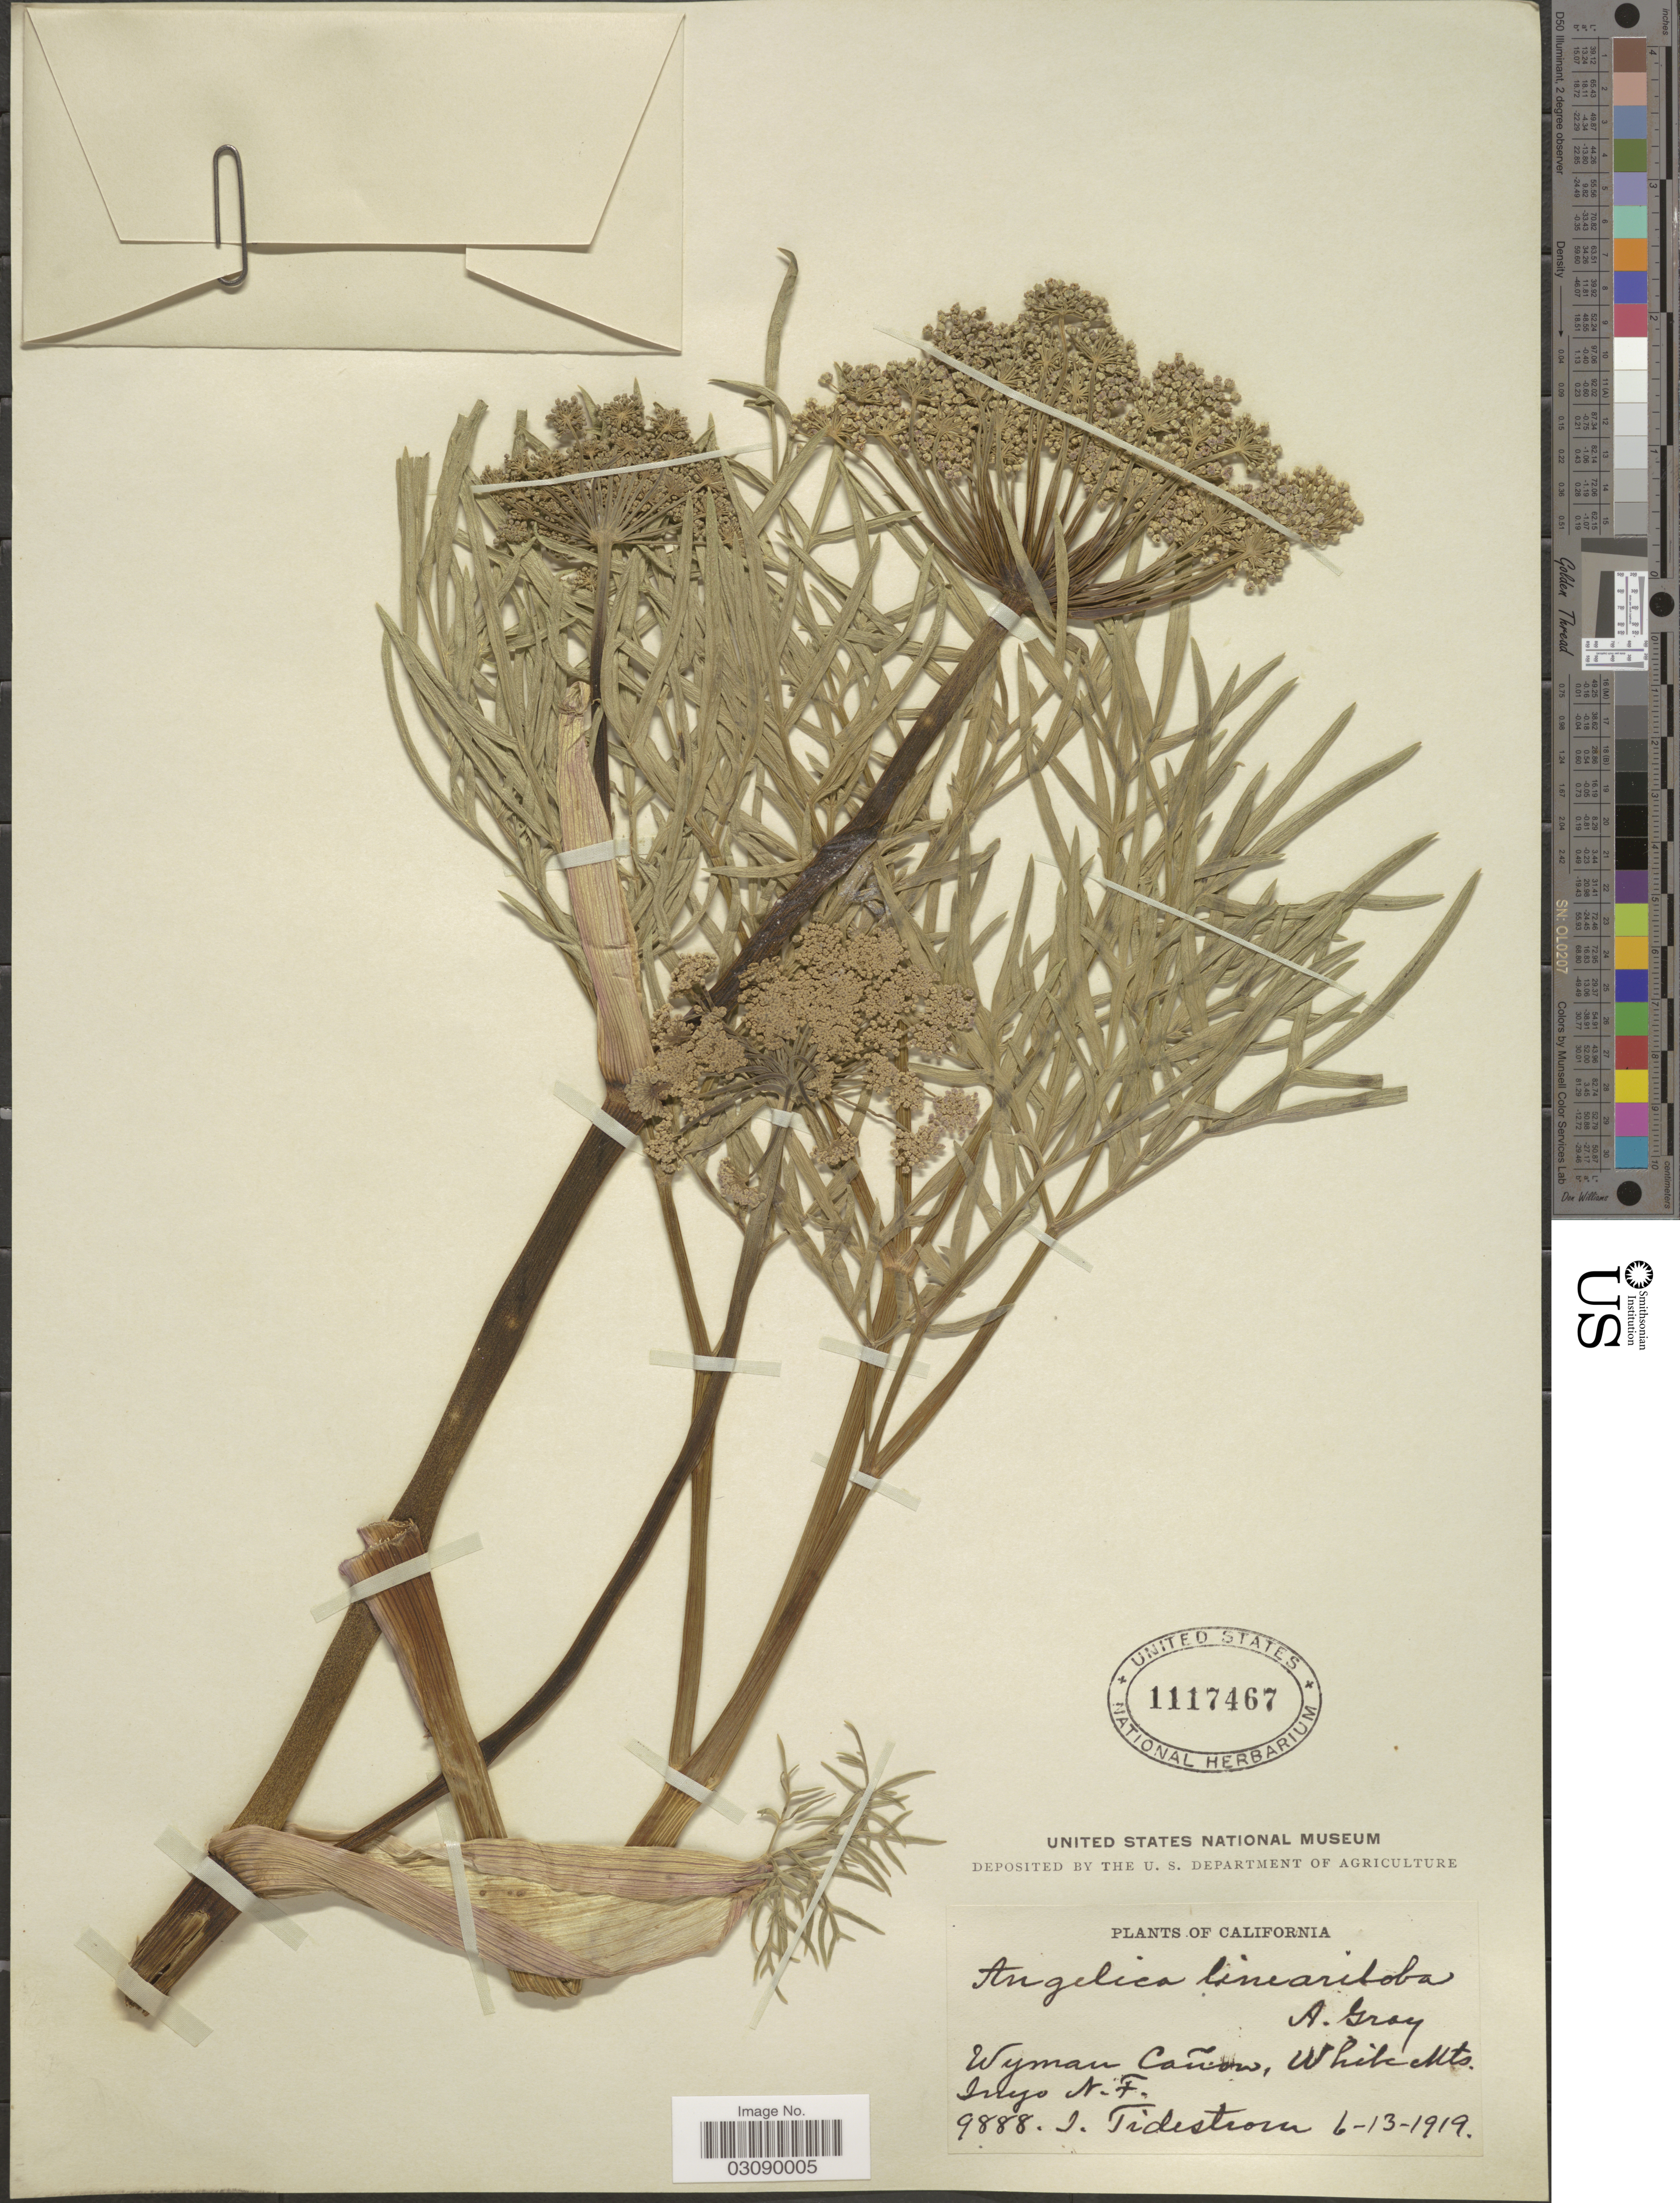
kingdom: Plantae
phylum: Tracheophyta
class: Magnoliopsida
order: Apiales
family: Apiaceae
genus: Angelica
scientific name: Angelica lineariloba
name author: A. Gray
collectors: J. Tidestrom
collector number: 9888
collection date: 1919-06-13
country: United States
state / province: California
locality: Wyman Cañon, White Mts. Inyo N.F.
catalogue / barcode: US 117467